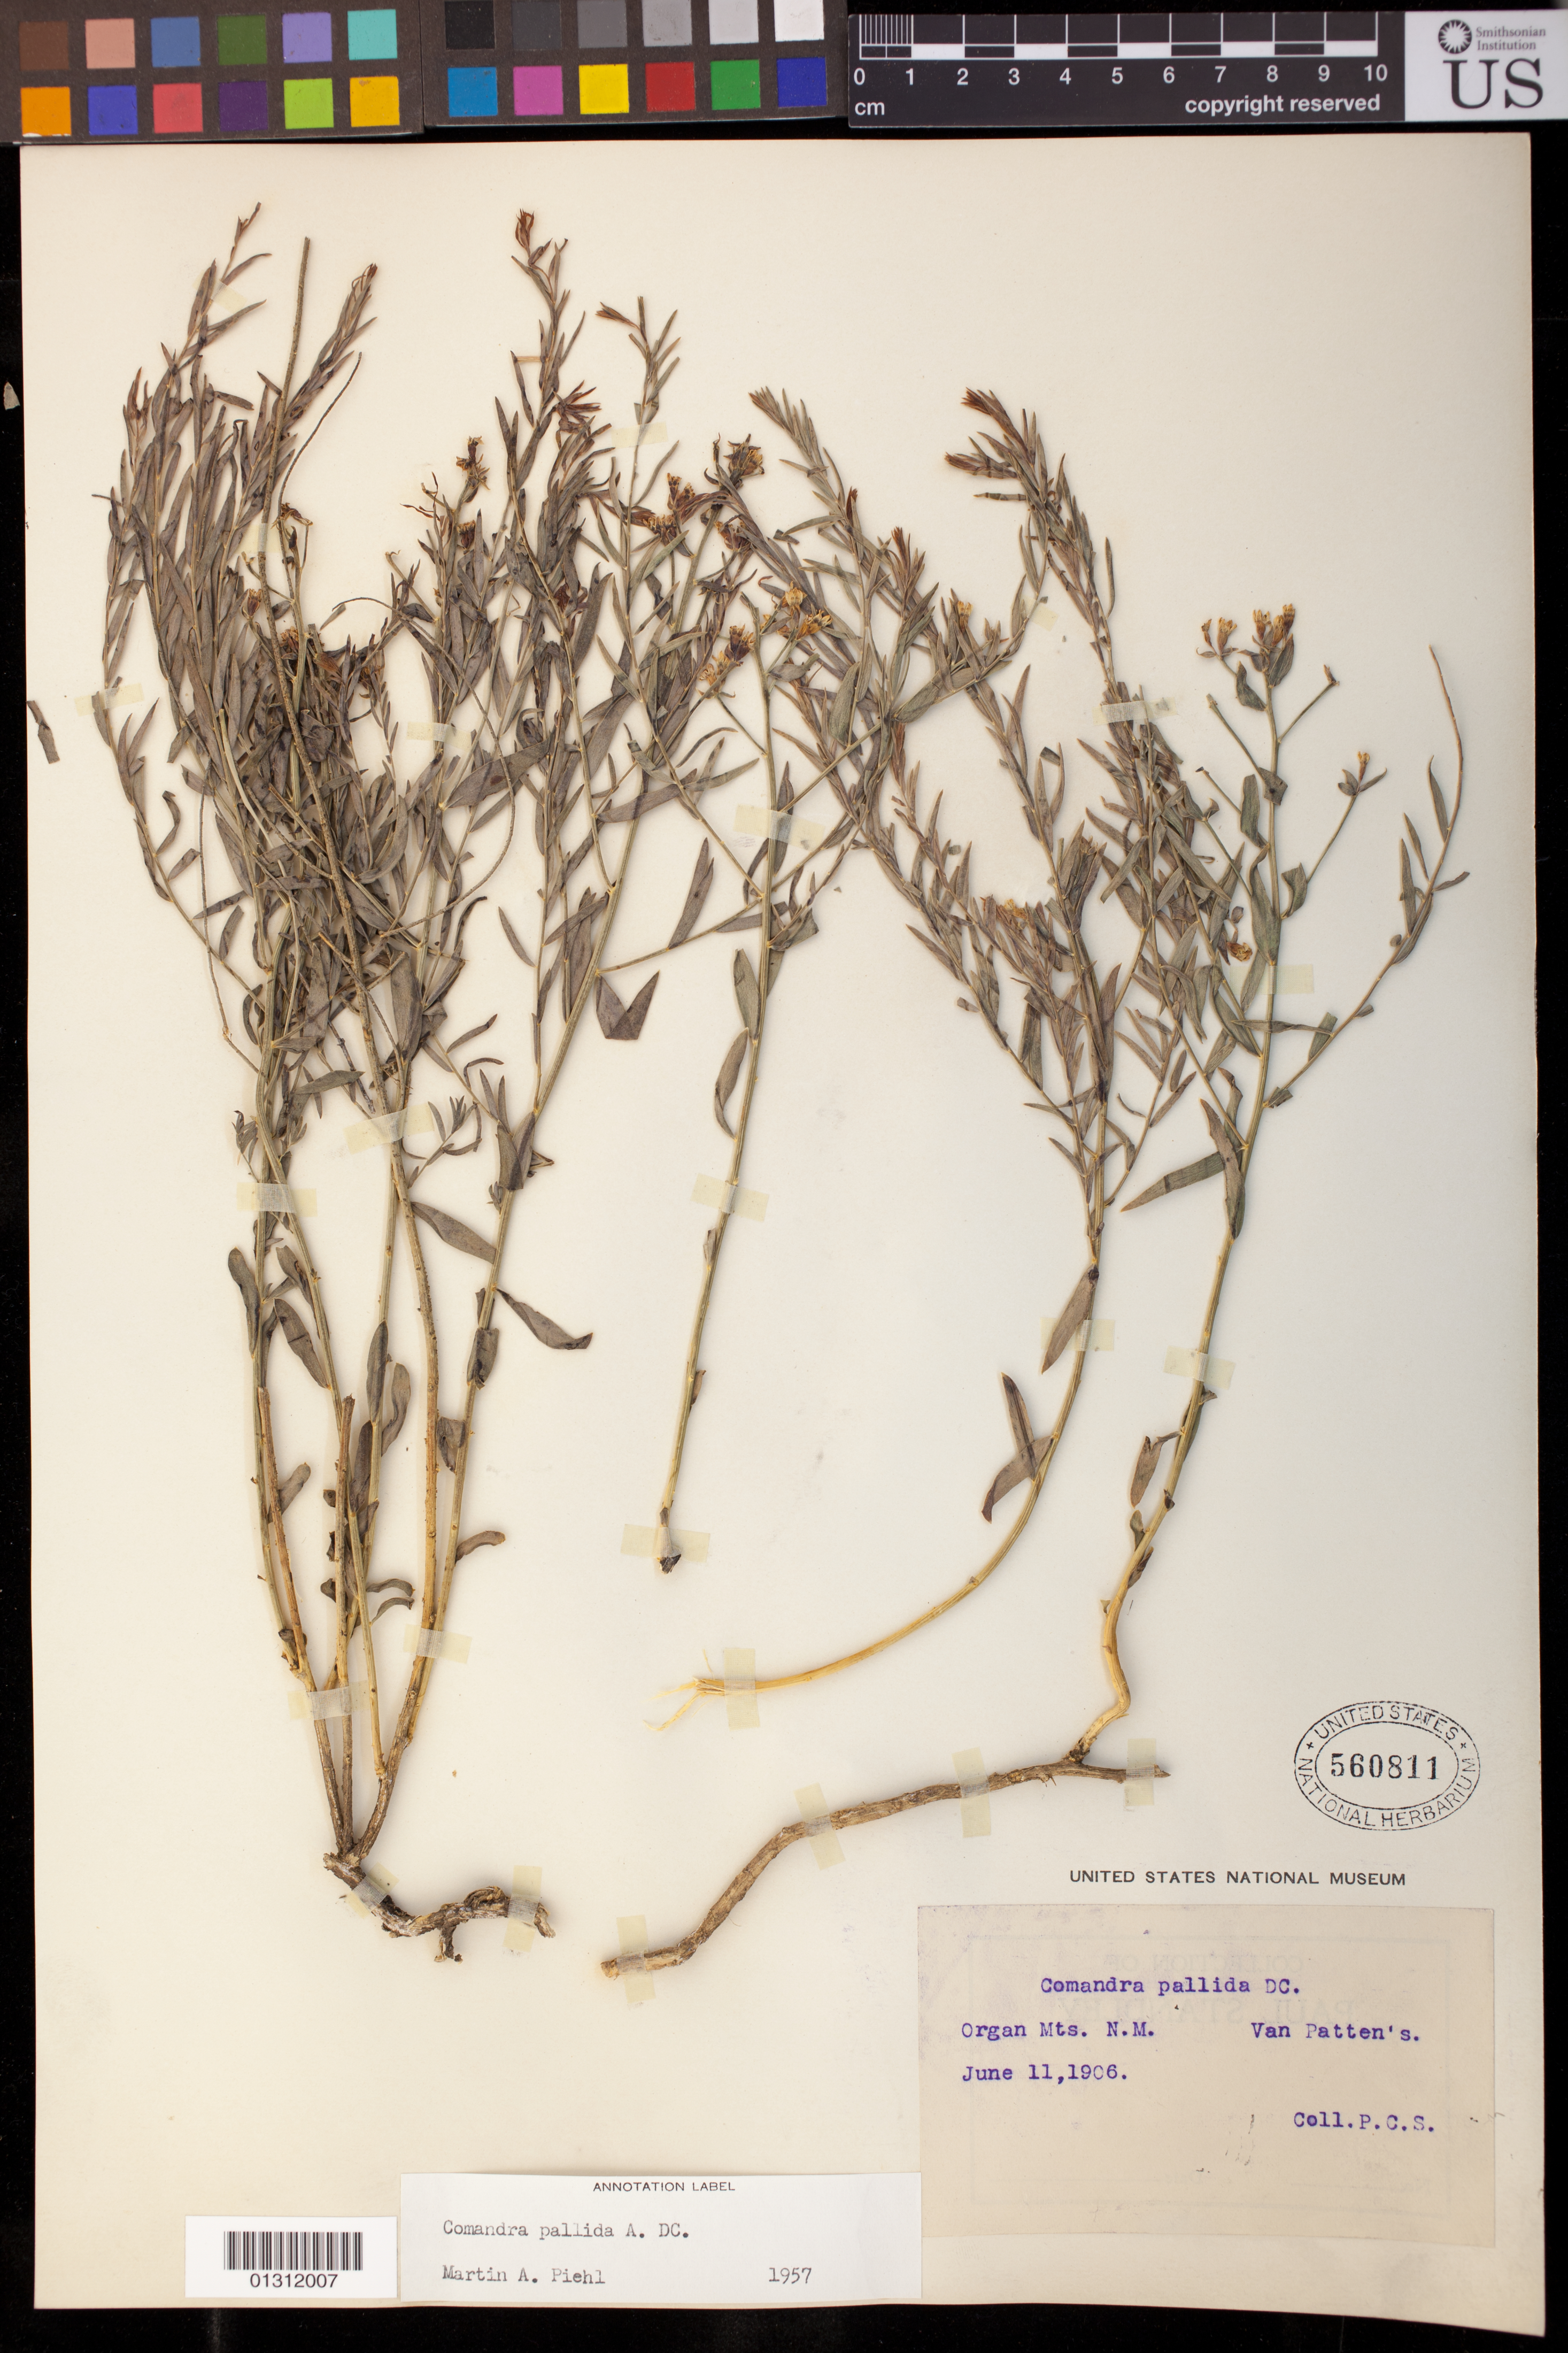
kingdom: Plantae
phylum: Tracheophyta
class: Magnoliopsida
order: Santalales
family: Comandraceae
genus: Comandra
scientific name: Comandra pallida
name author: A. DC.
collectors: P. C. Standley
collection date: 1906-06-11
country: United States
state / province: New Mexico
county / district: Doña Ana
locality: Organ Mts. Van Patten's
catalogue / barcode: US 560811